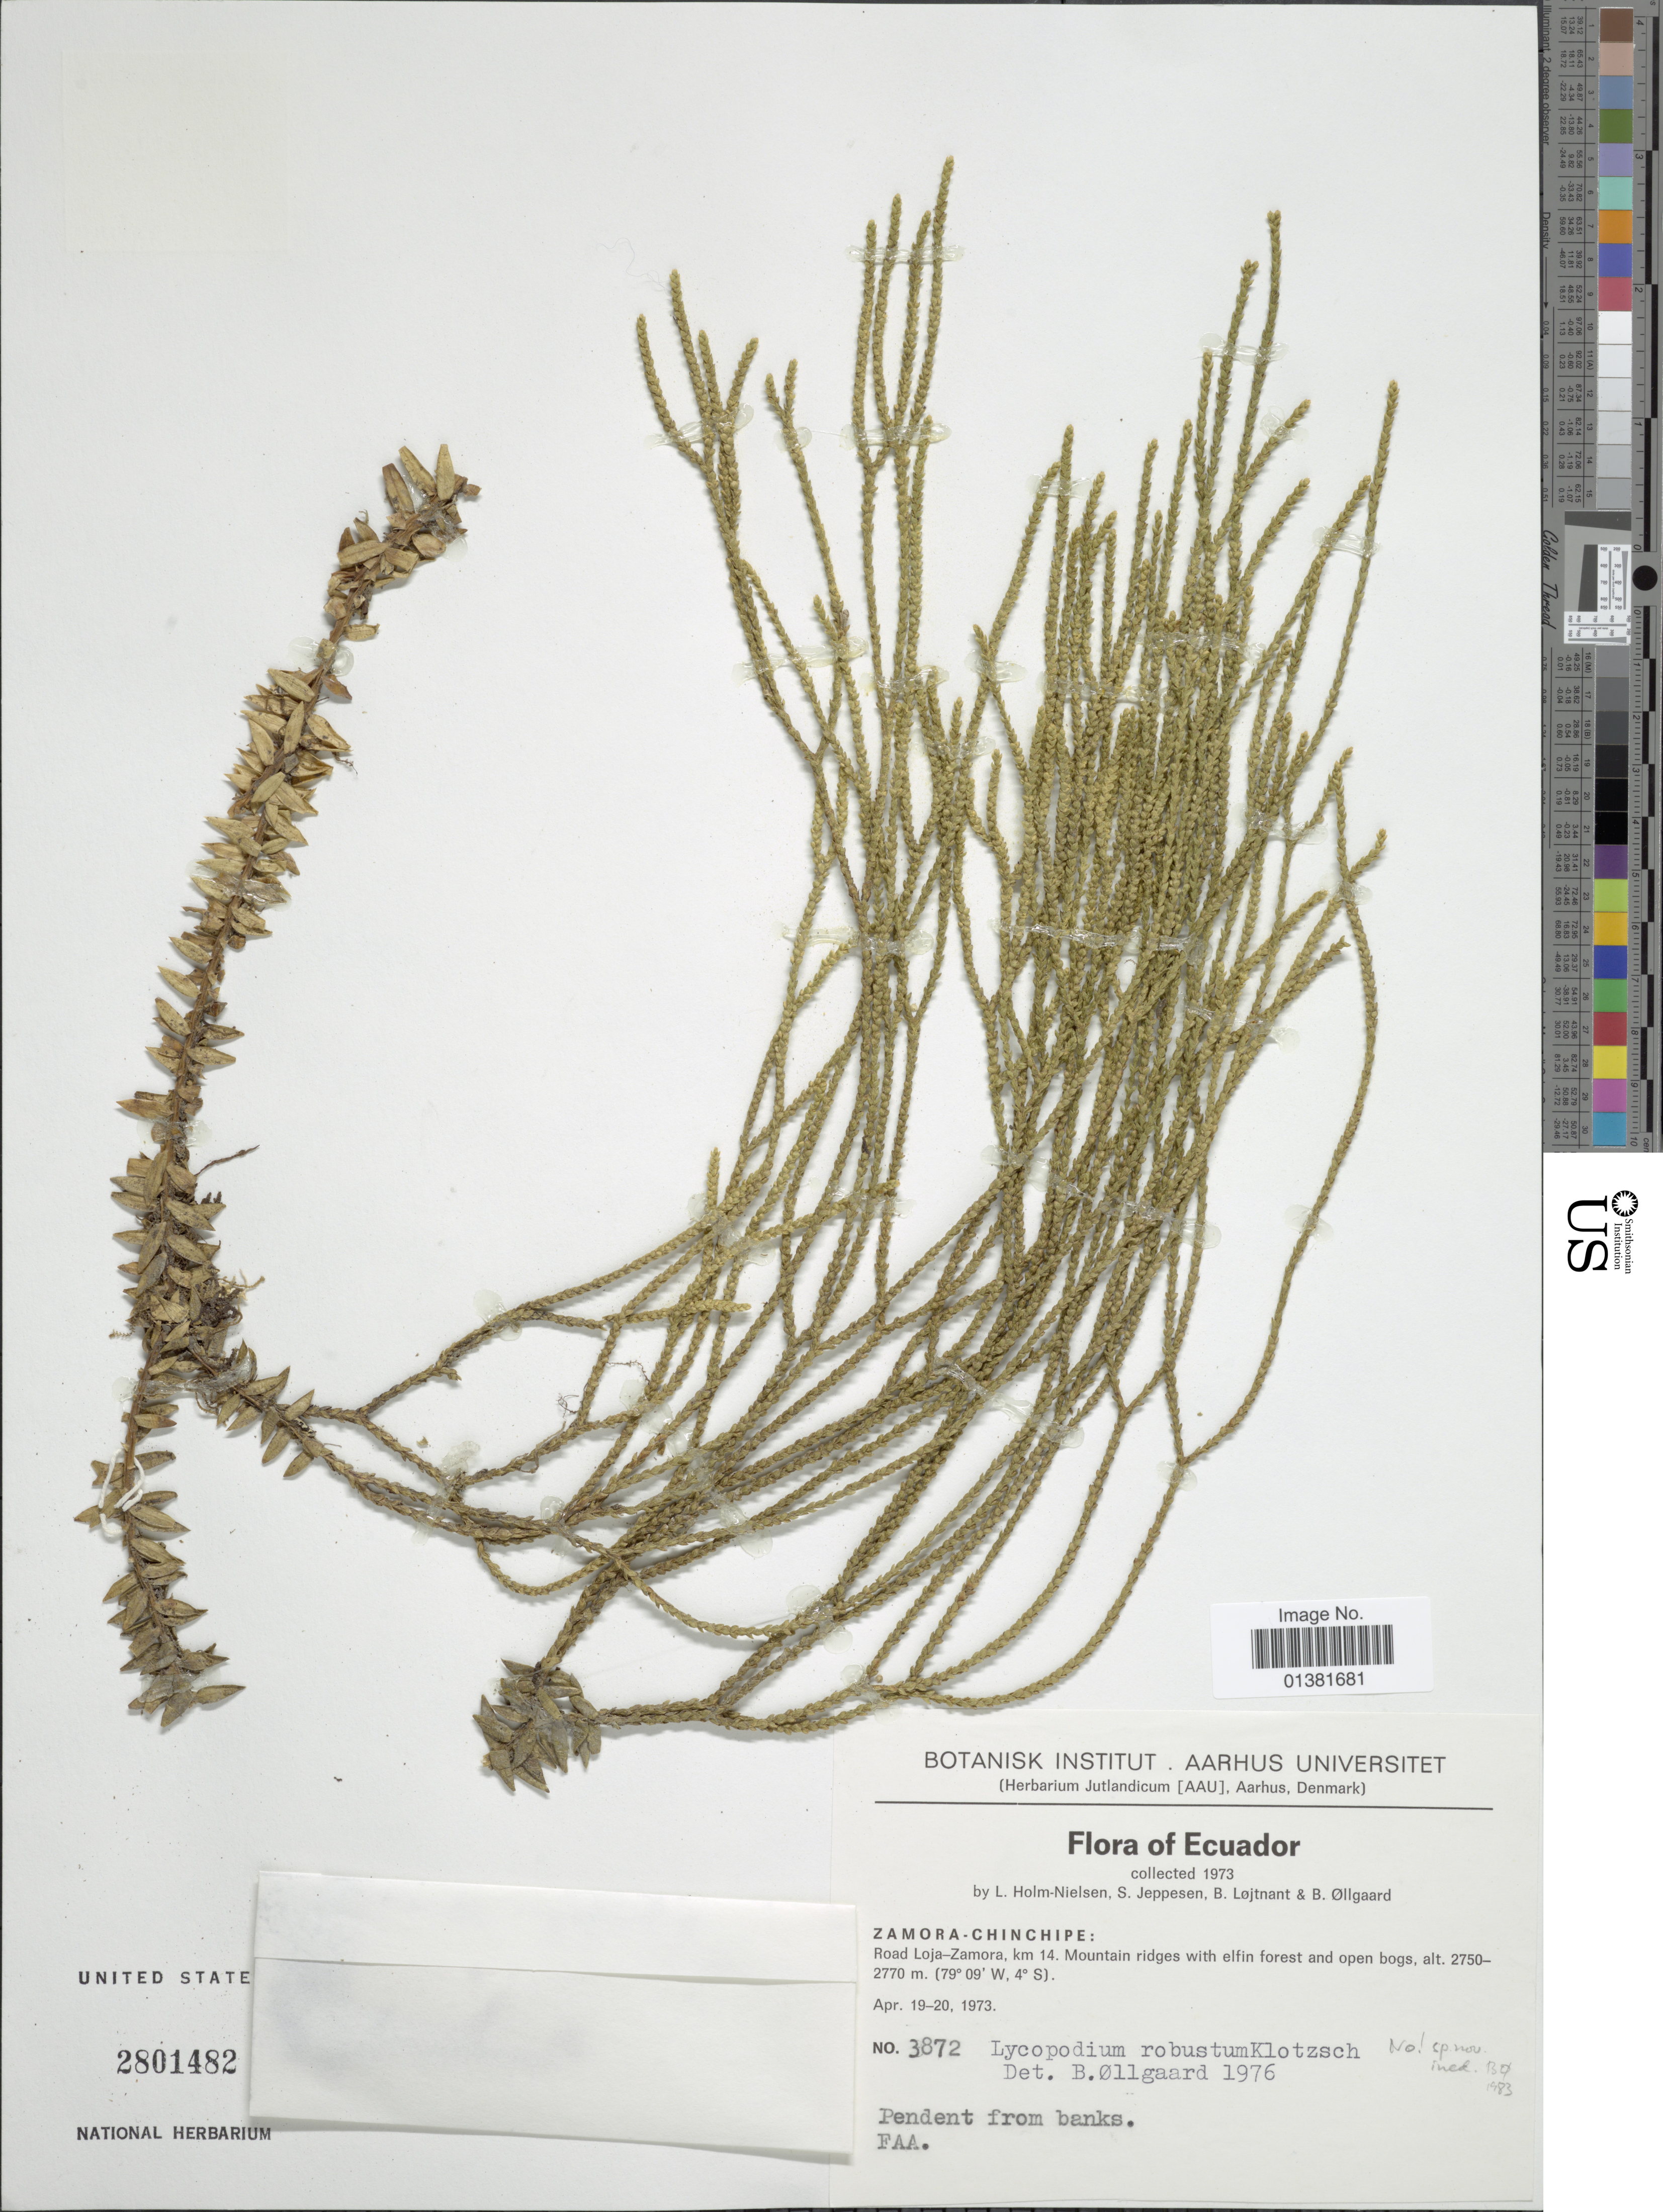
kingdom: Plantae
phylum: Tracheophyta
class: Lycopodiopsida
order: Lycopodiales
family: Lycopodiaceae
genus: Phlegmariurus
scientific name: Phlegmariurus sp.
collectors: L. B. Holm-Nielsen, S. Jeppesen, B. Löjtnant & B. Øllgaard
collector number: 3872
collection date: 1973-04-19/1973-04-20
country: Ecuador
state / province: Zamora-Chinchipe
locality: Road Loja-Zamora, km 14. Mountain ridges with elfin forest and open bogs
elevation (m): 2750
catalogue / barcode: US 2801482